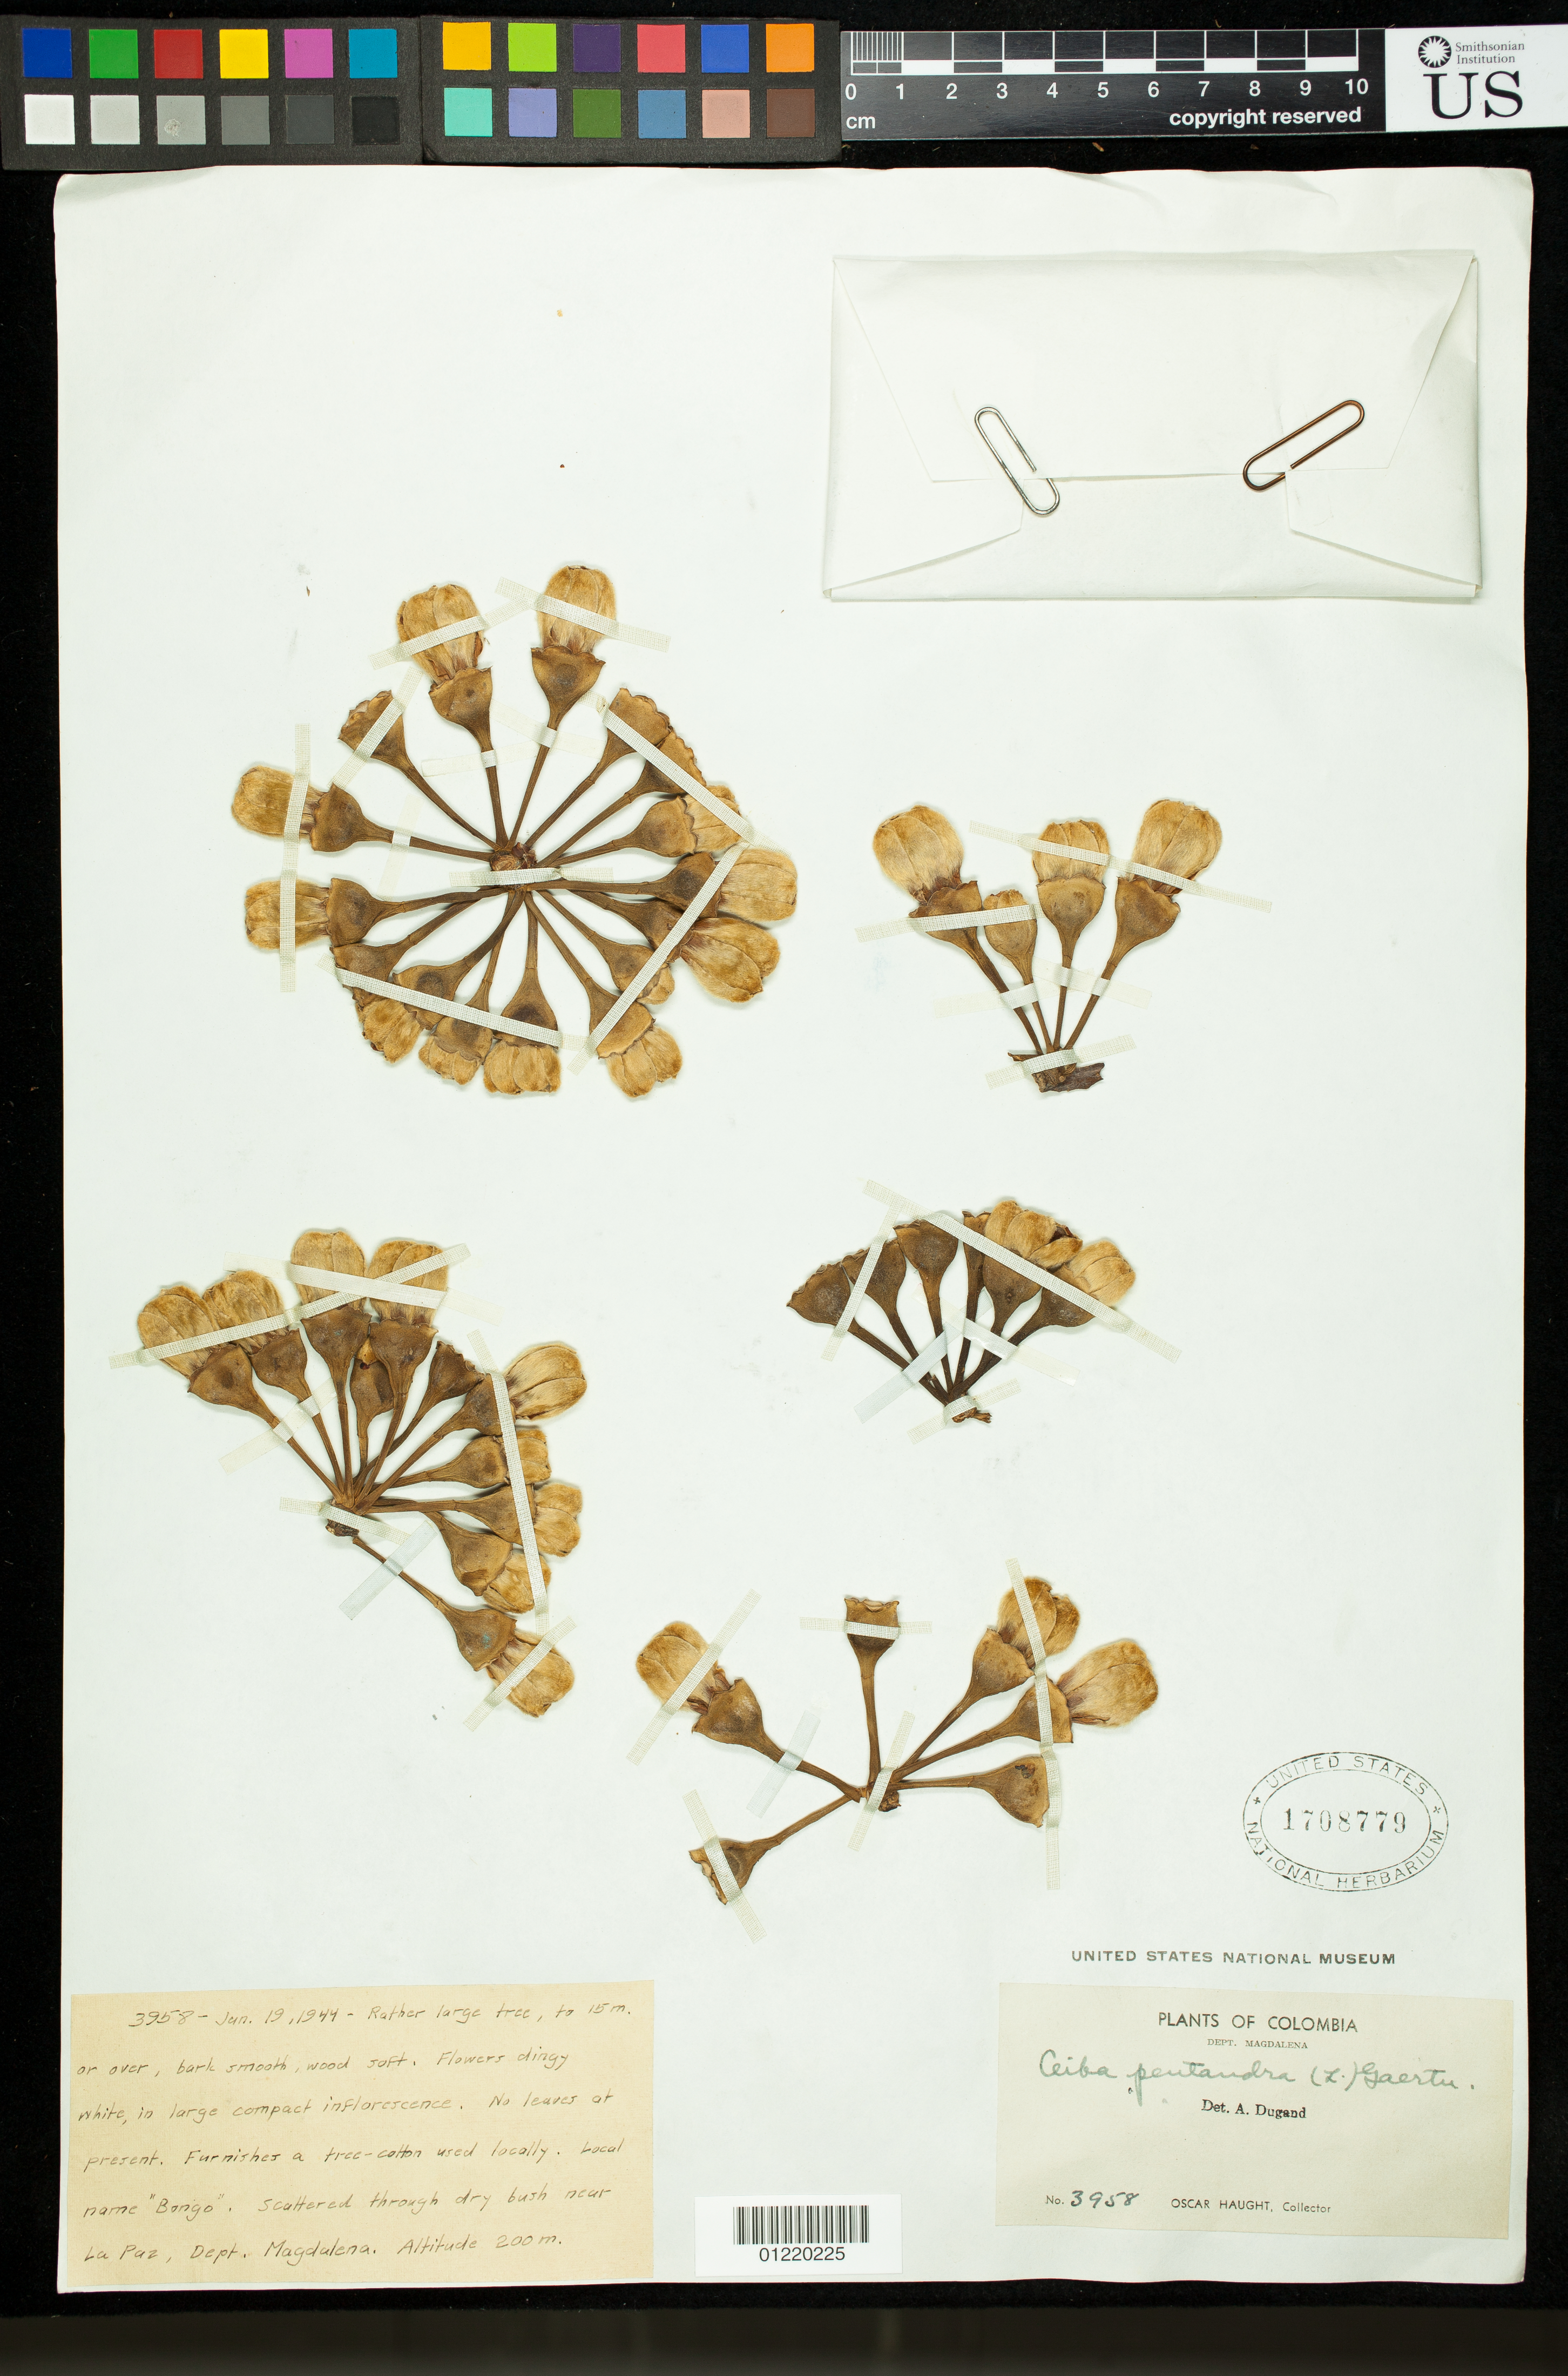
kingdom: Plantae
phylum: Tracheophyta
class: Magnoliopsida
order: Malvales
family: Malvaceae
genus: Ceiba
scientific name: Ceiba pentandra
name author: (L.) Gaertn.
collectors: O. Haught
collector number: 3958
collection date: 1944-06-19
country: Colombia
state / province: Magdalena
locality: La Paz, Dept. Magdalena.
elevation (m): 200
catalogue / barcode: US 1708779